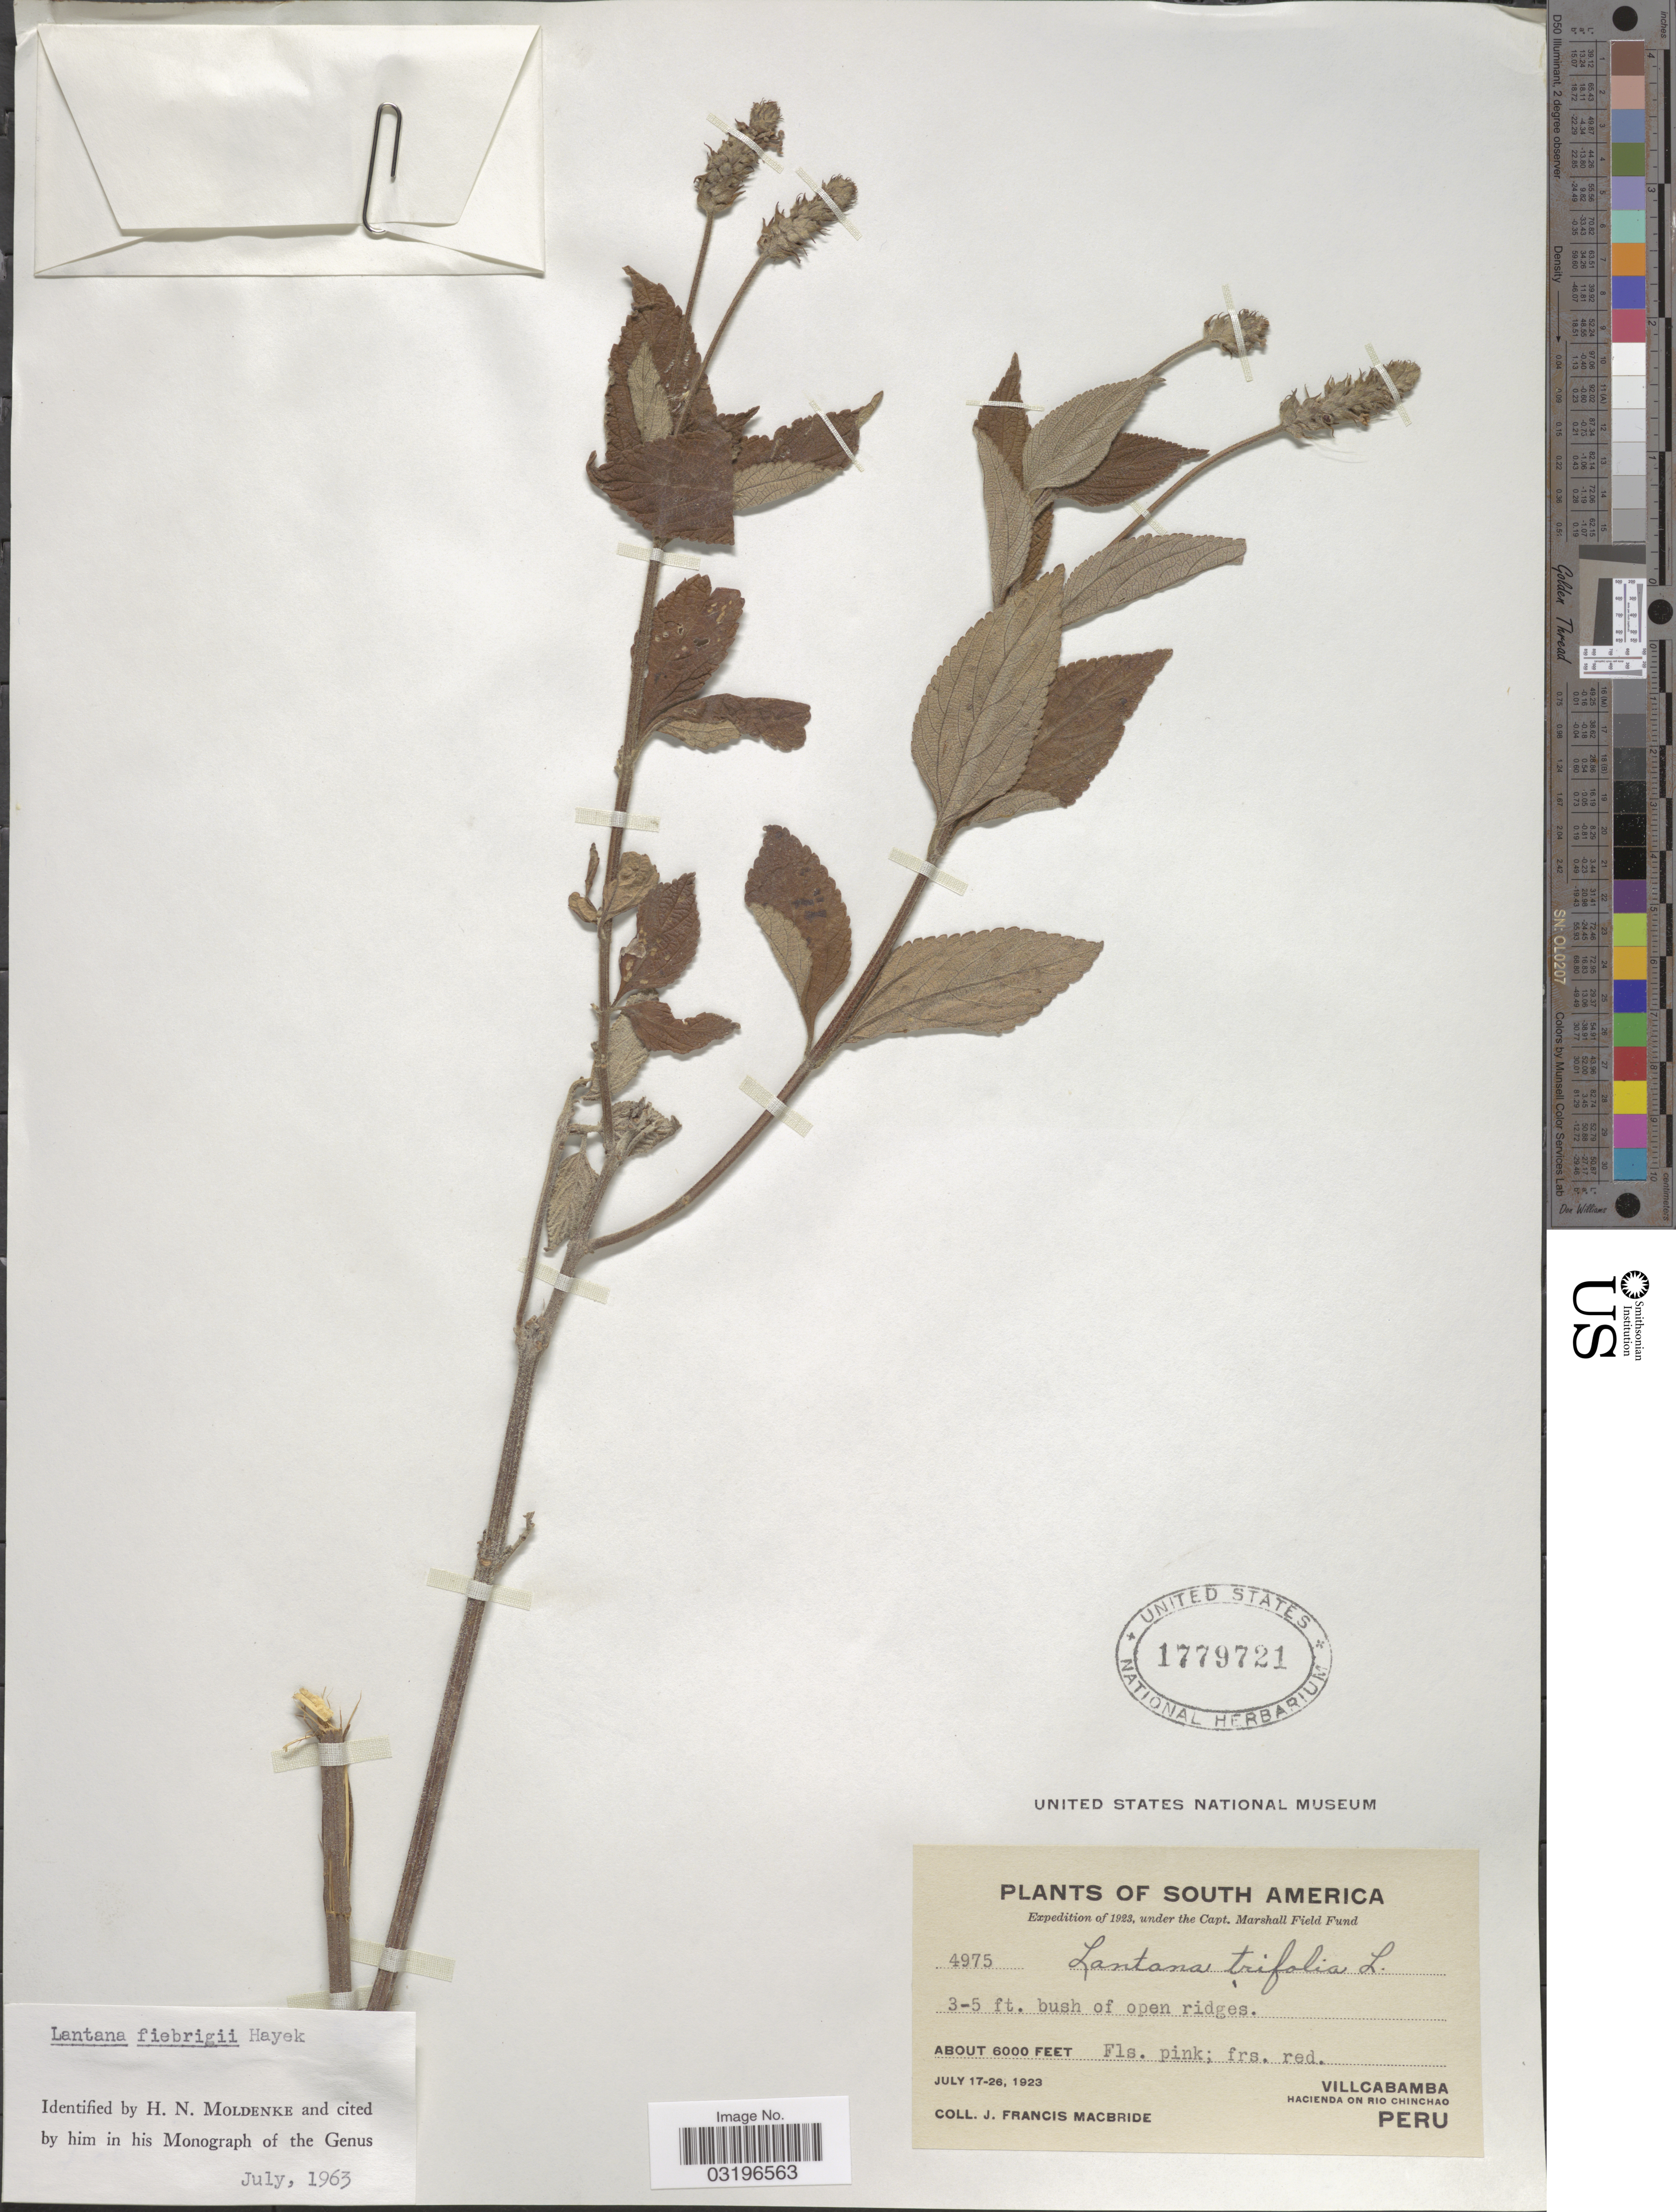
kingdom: Plantae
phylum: Tracheophyta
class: Magnoliopsida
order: Lamiales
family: Verbenaceae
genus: Lantana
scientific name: Lantana fiebrigii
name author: Hayek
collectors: J. F. Macbride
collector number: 4975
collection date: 1923-07-17/1923-07-26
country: Peru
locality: Villcabamba, Hacienda on Rio Chinchao.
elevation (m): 1829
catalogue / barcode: US 1779721